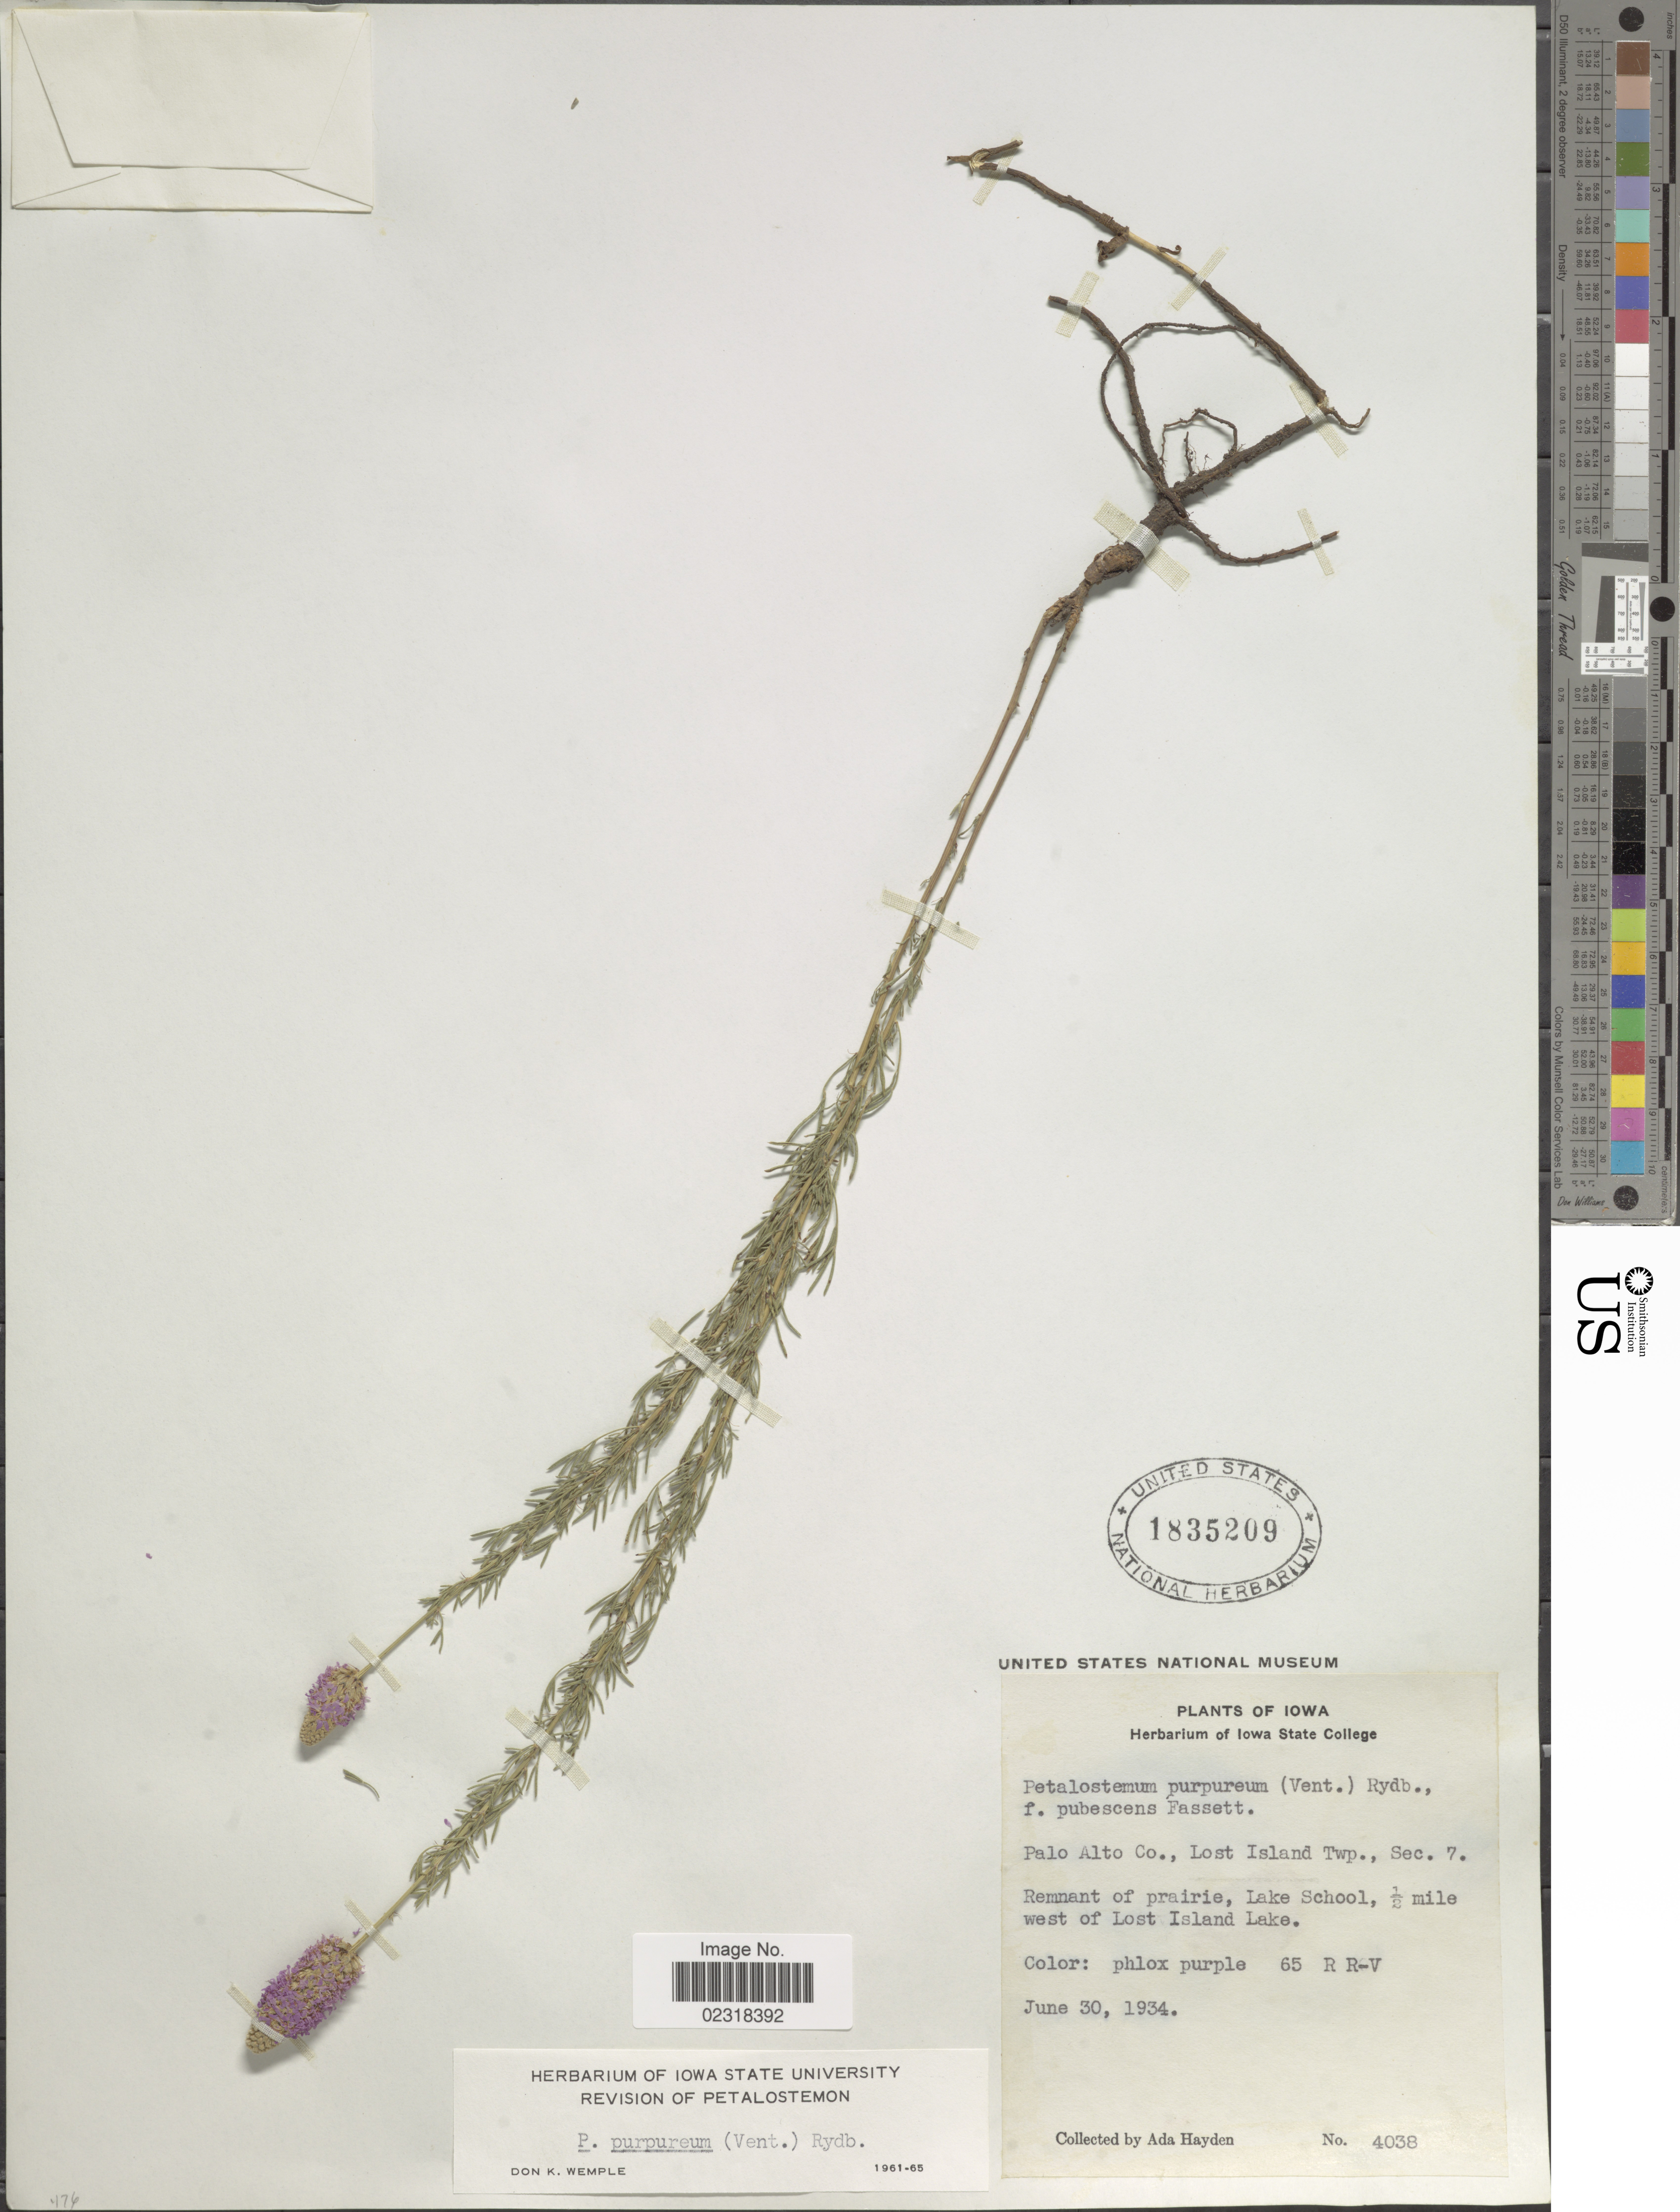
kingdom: Plantae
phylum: Tracheophyta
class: Magnoliopsida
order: Fabales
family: Fabaceae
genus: Dalea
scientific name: Dalea purpurea var. purpurea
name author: Vent.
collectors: Ada Hayden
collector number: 4038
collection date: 1934-06-30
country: United States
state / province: Iowa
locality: Palo Alto Co., Lost Island Twp. Sec. 7. Remnant of Prairie, Lake School, ½ mile west of Lost Island Lake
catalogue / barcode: US 1835209